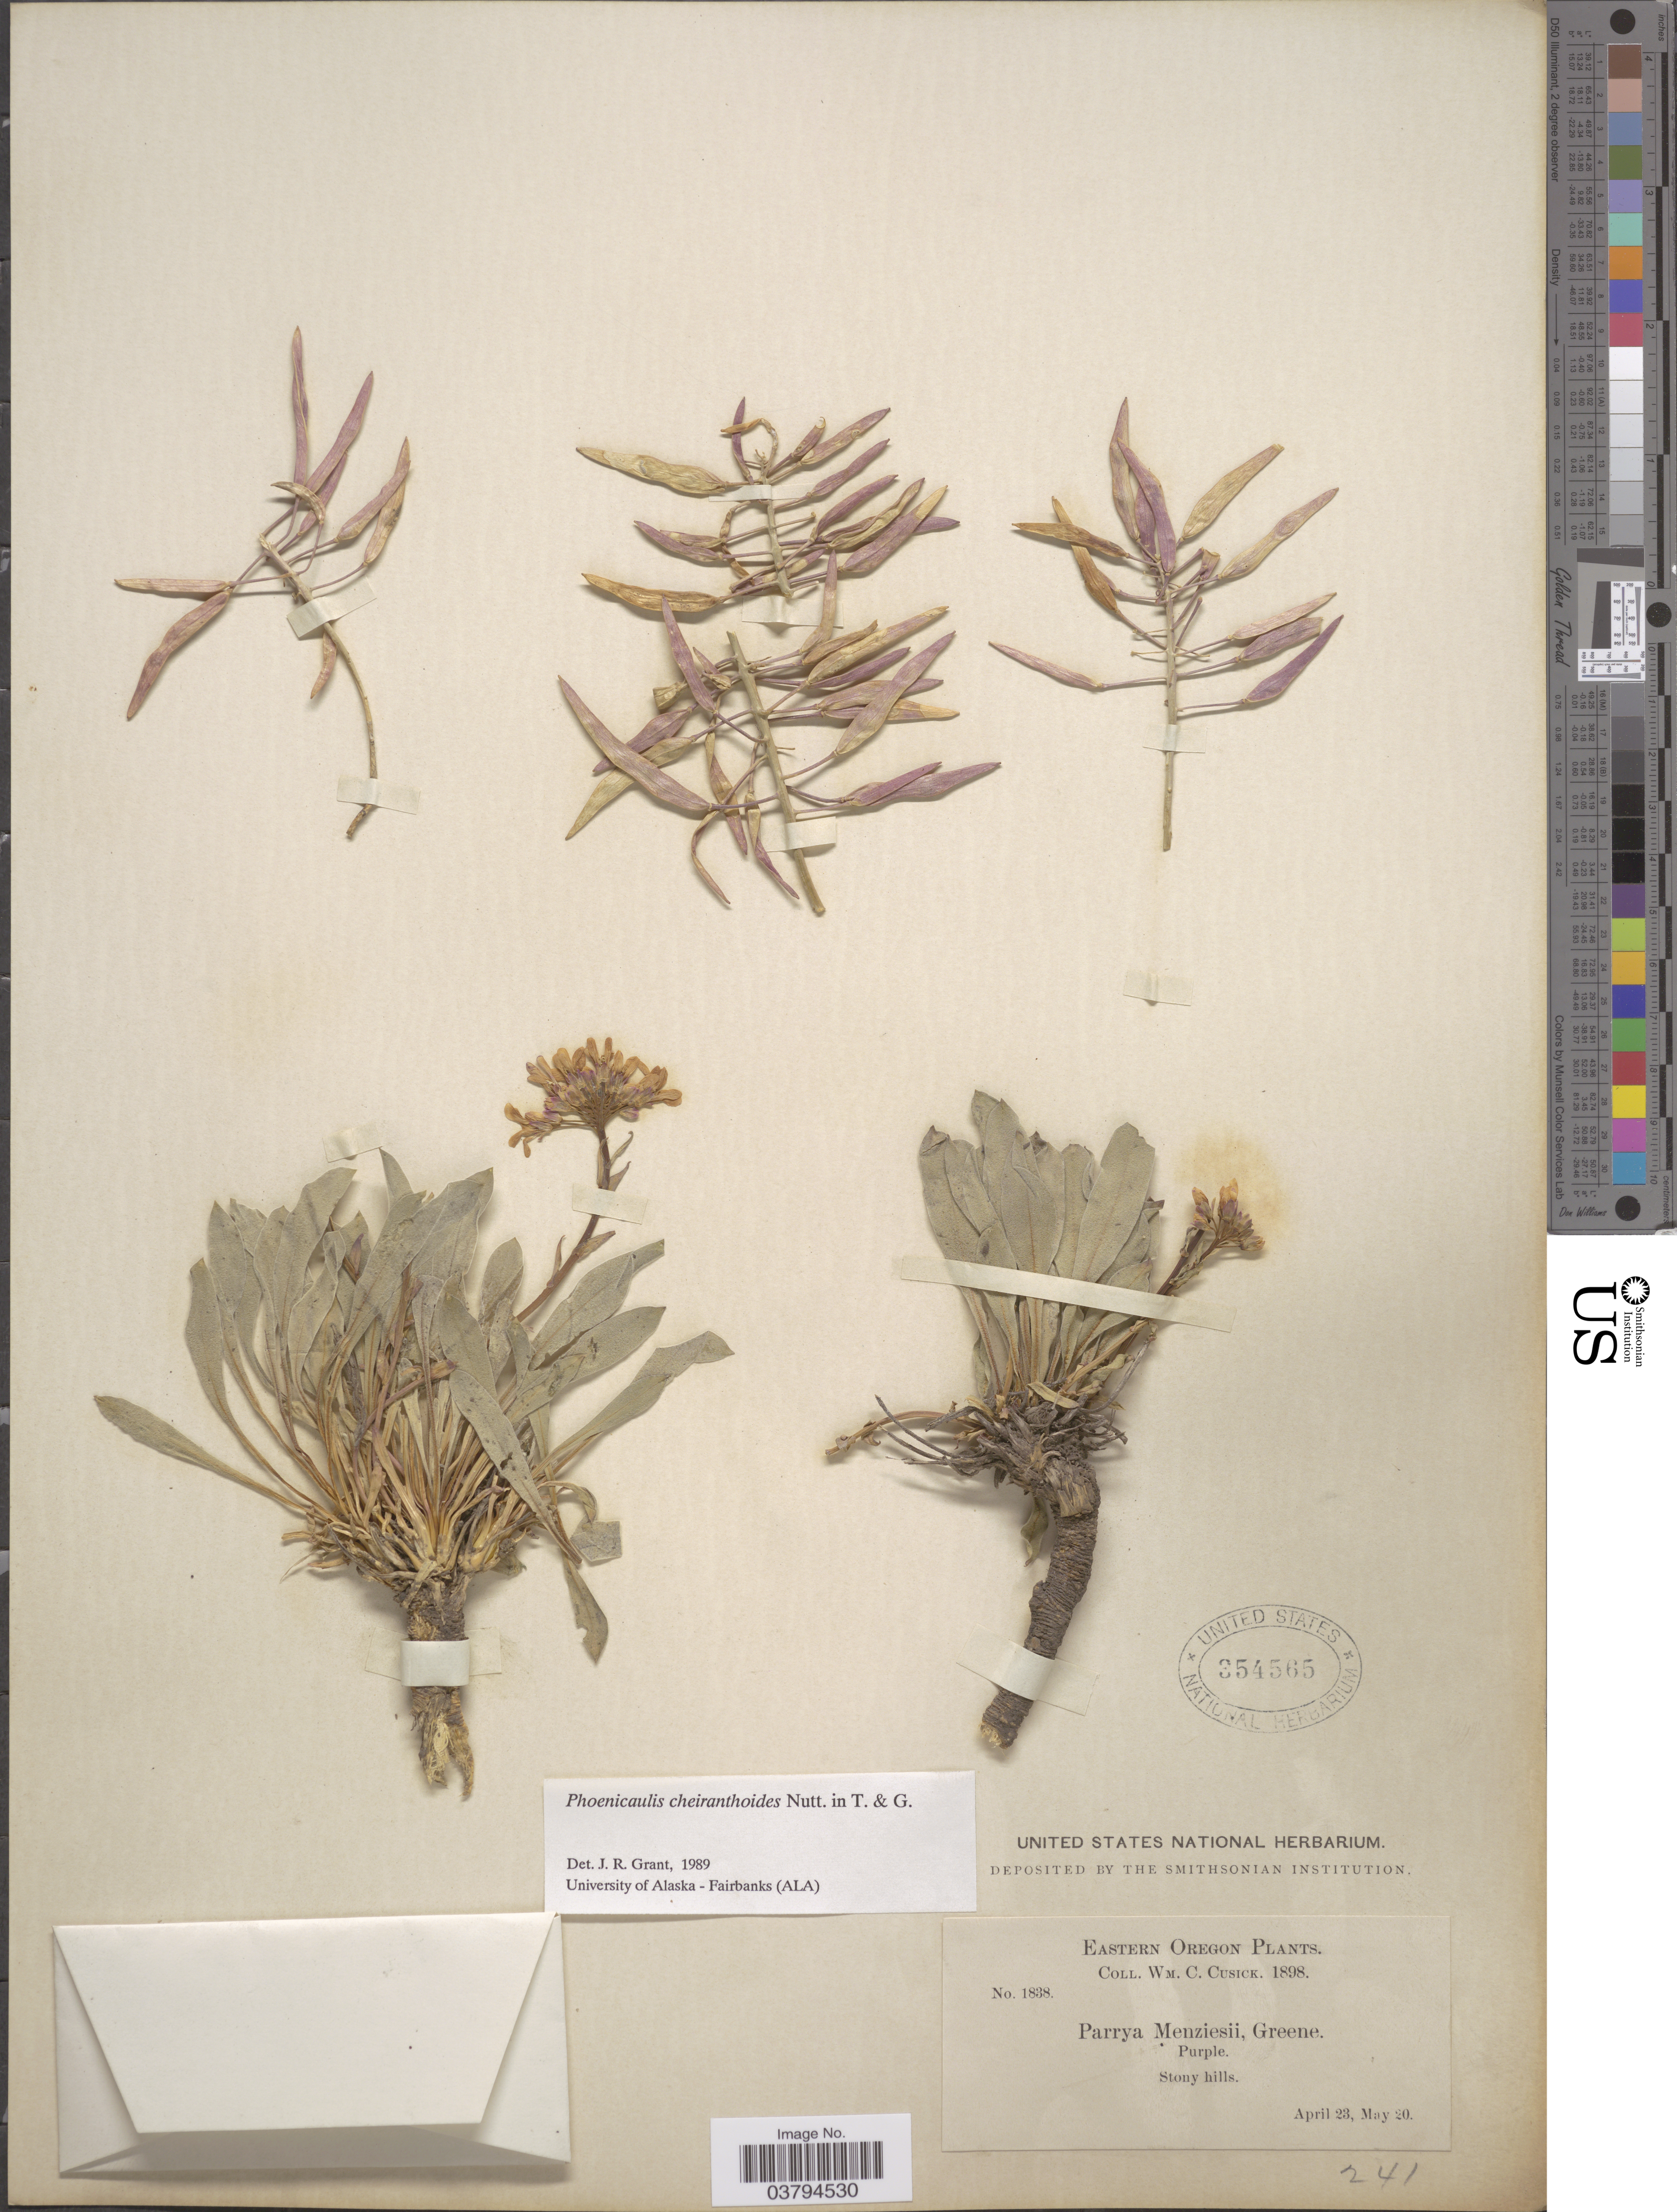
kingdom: Plantae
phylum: Tracheophyta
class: Magnoliopsida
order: Brassicales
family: Brassicaceae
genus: Phoenicaulis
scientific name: Phoenicaulis cheiranthoides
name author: Nutt.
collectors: W. C. Cusick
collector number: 1838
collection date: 1898-04-23/1898-05-20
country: United States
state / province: Oregon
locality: Eastern Oregon. Stony hills.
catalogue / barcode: US 354565